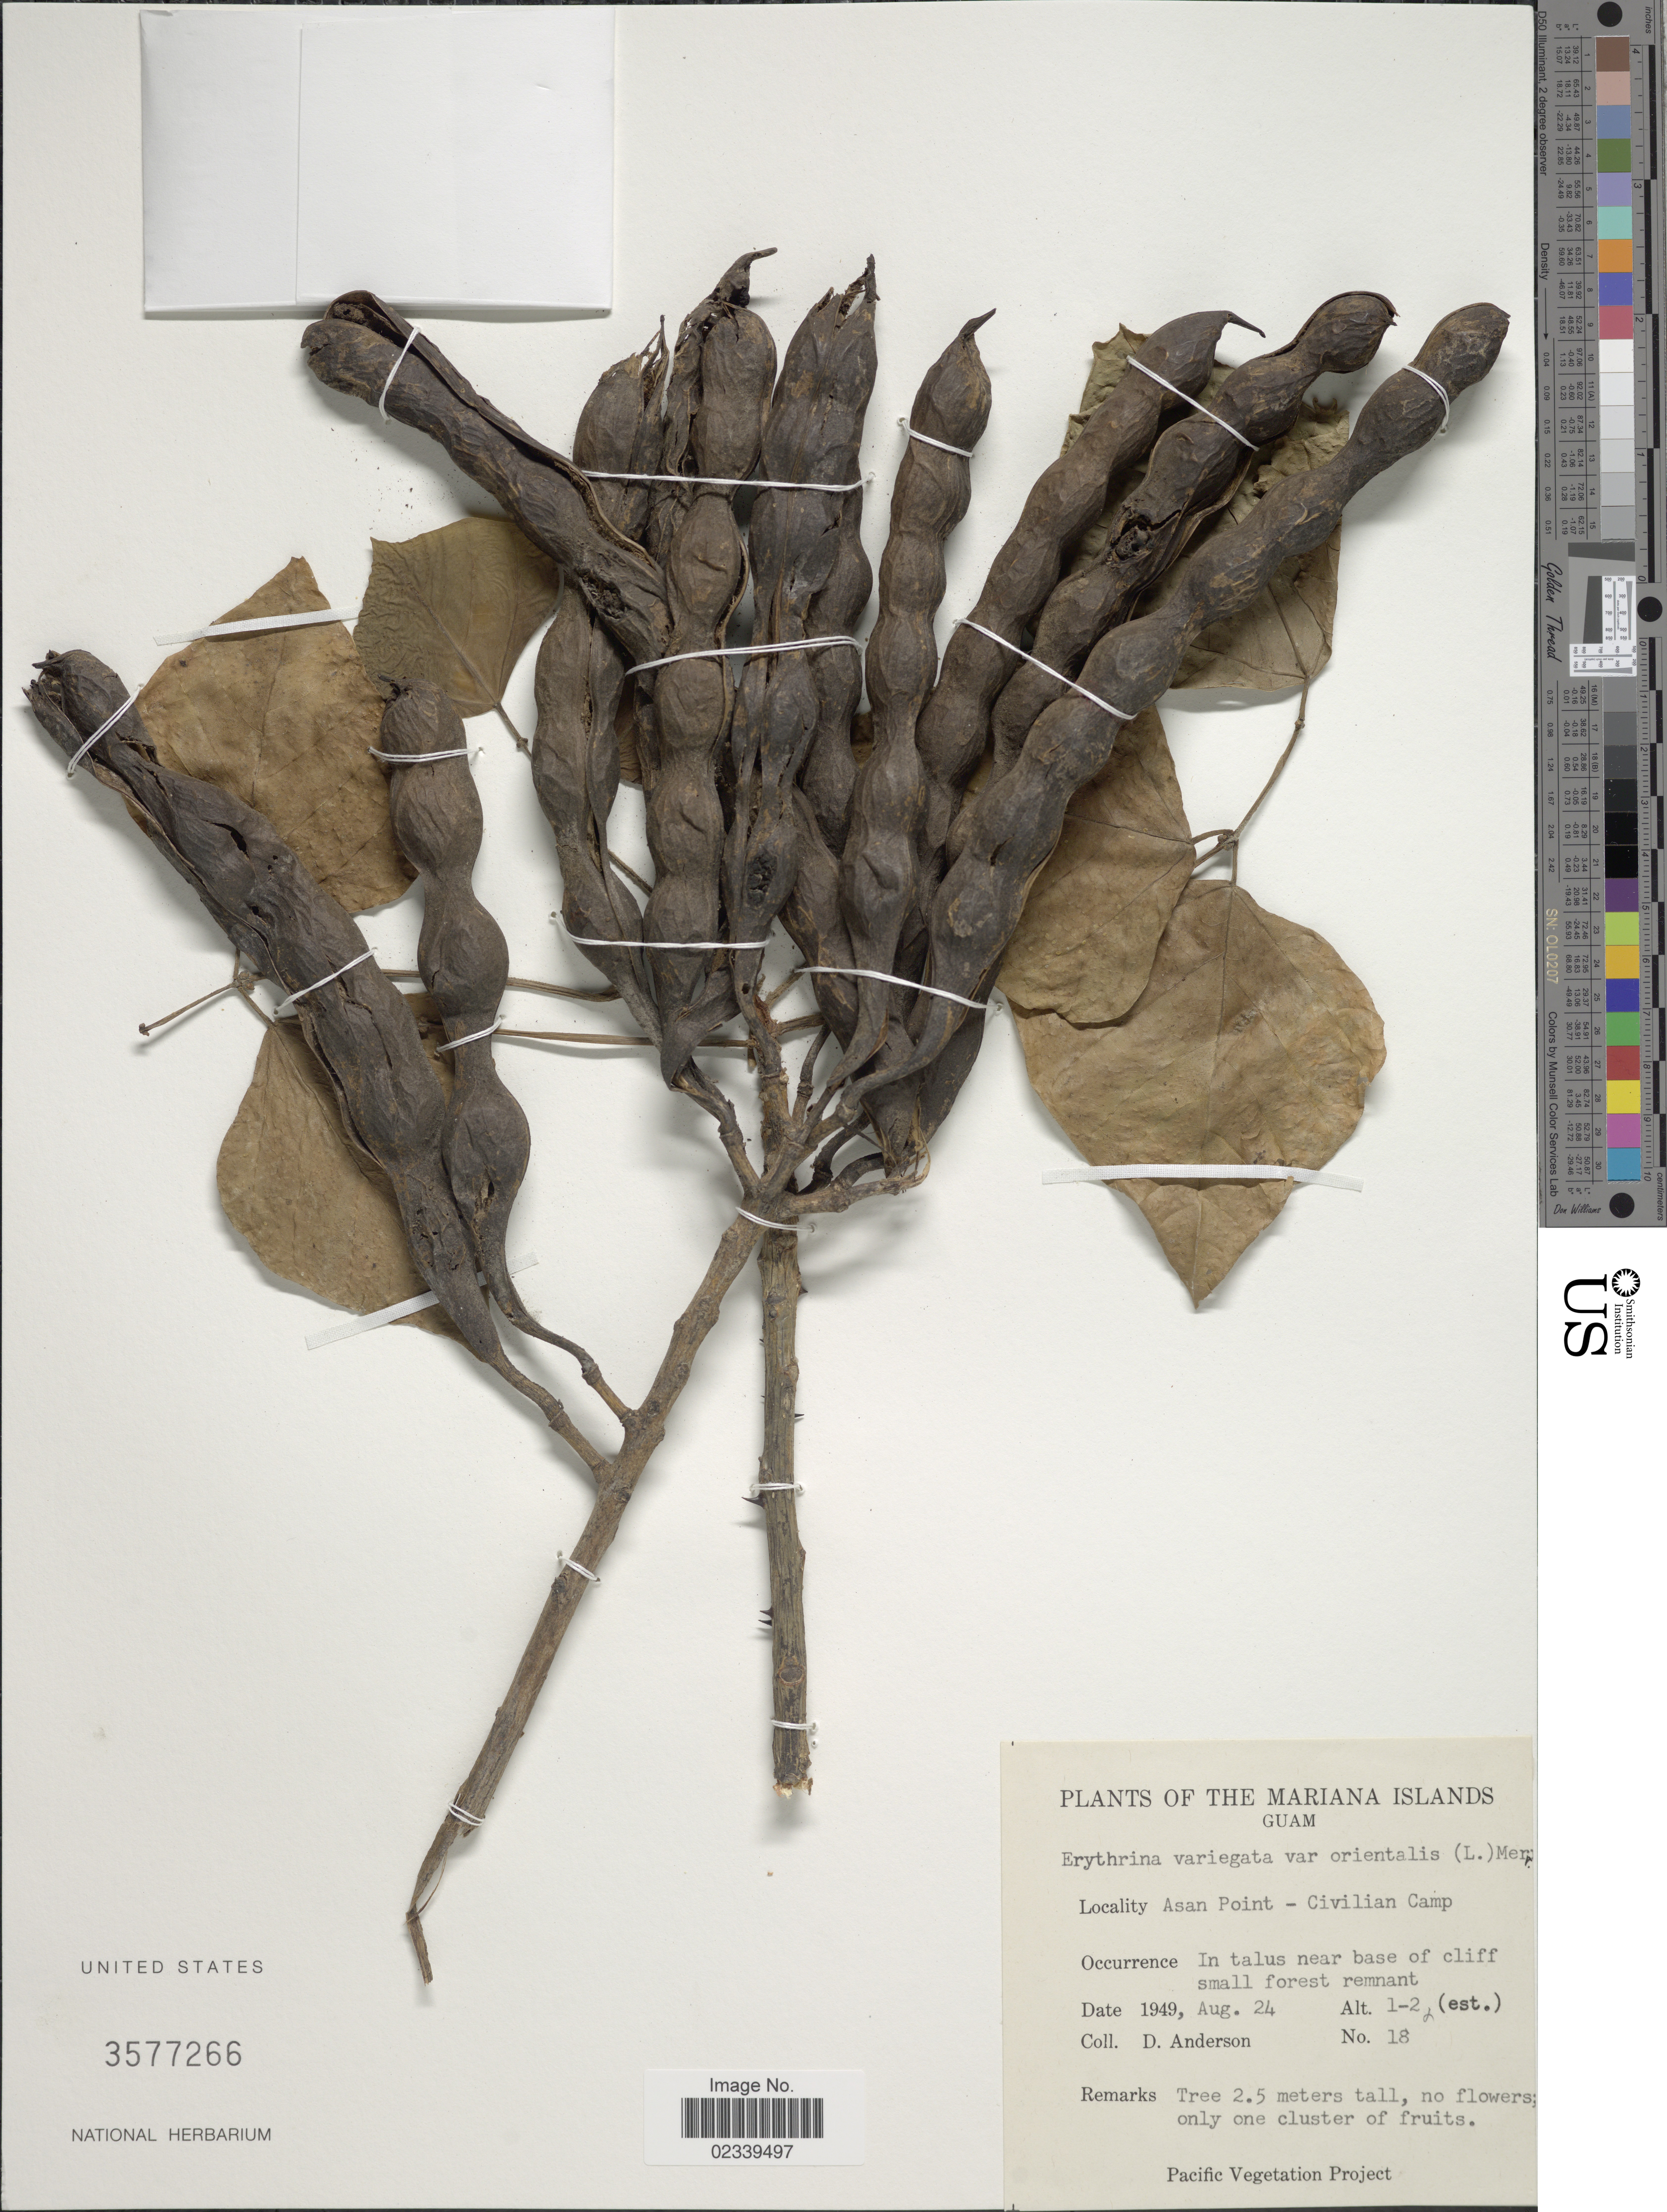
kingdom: Plantae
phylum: Tracheophyta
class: Magnoliopsida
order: Fabales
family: Fabaceae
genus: Erythrina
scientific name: Erythrina variegata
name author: L.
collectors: D. Anderson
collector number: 18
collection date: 1949-08-24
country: Guam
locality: The Mariana Islands, Guam, Asan Point - Civilian Camp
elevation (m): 0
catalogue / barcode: US 3577266